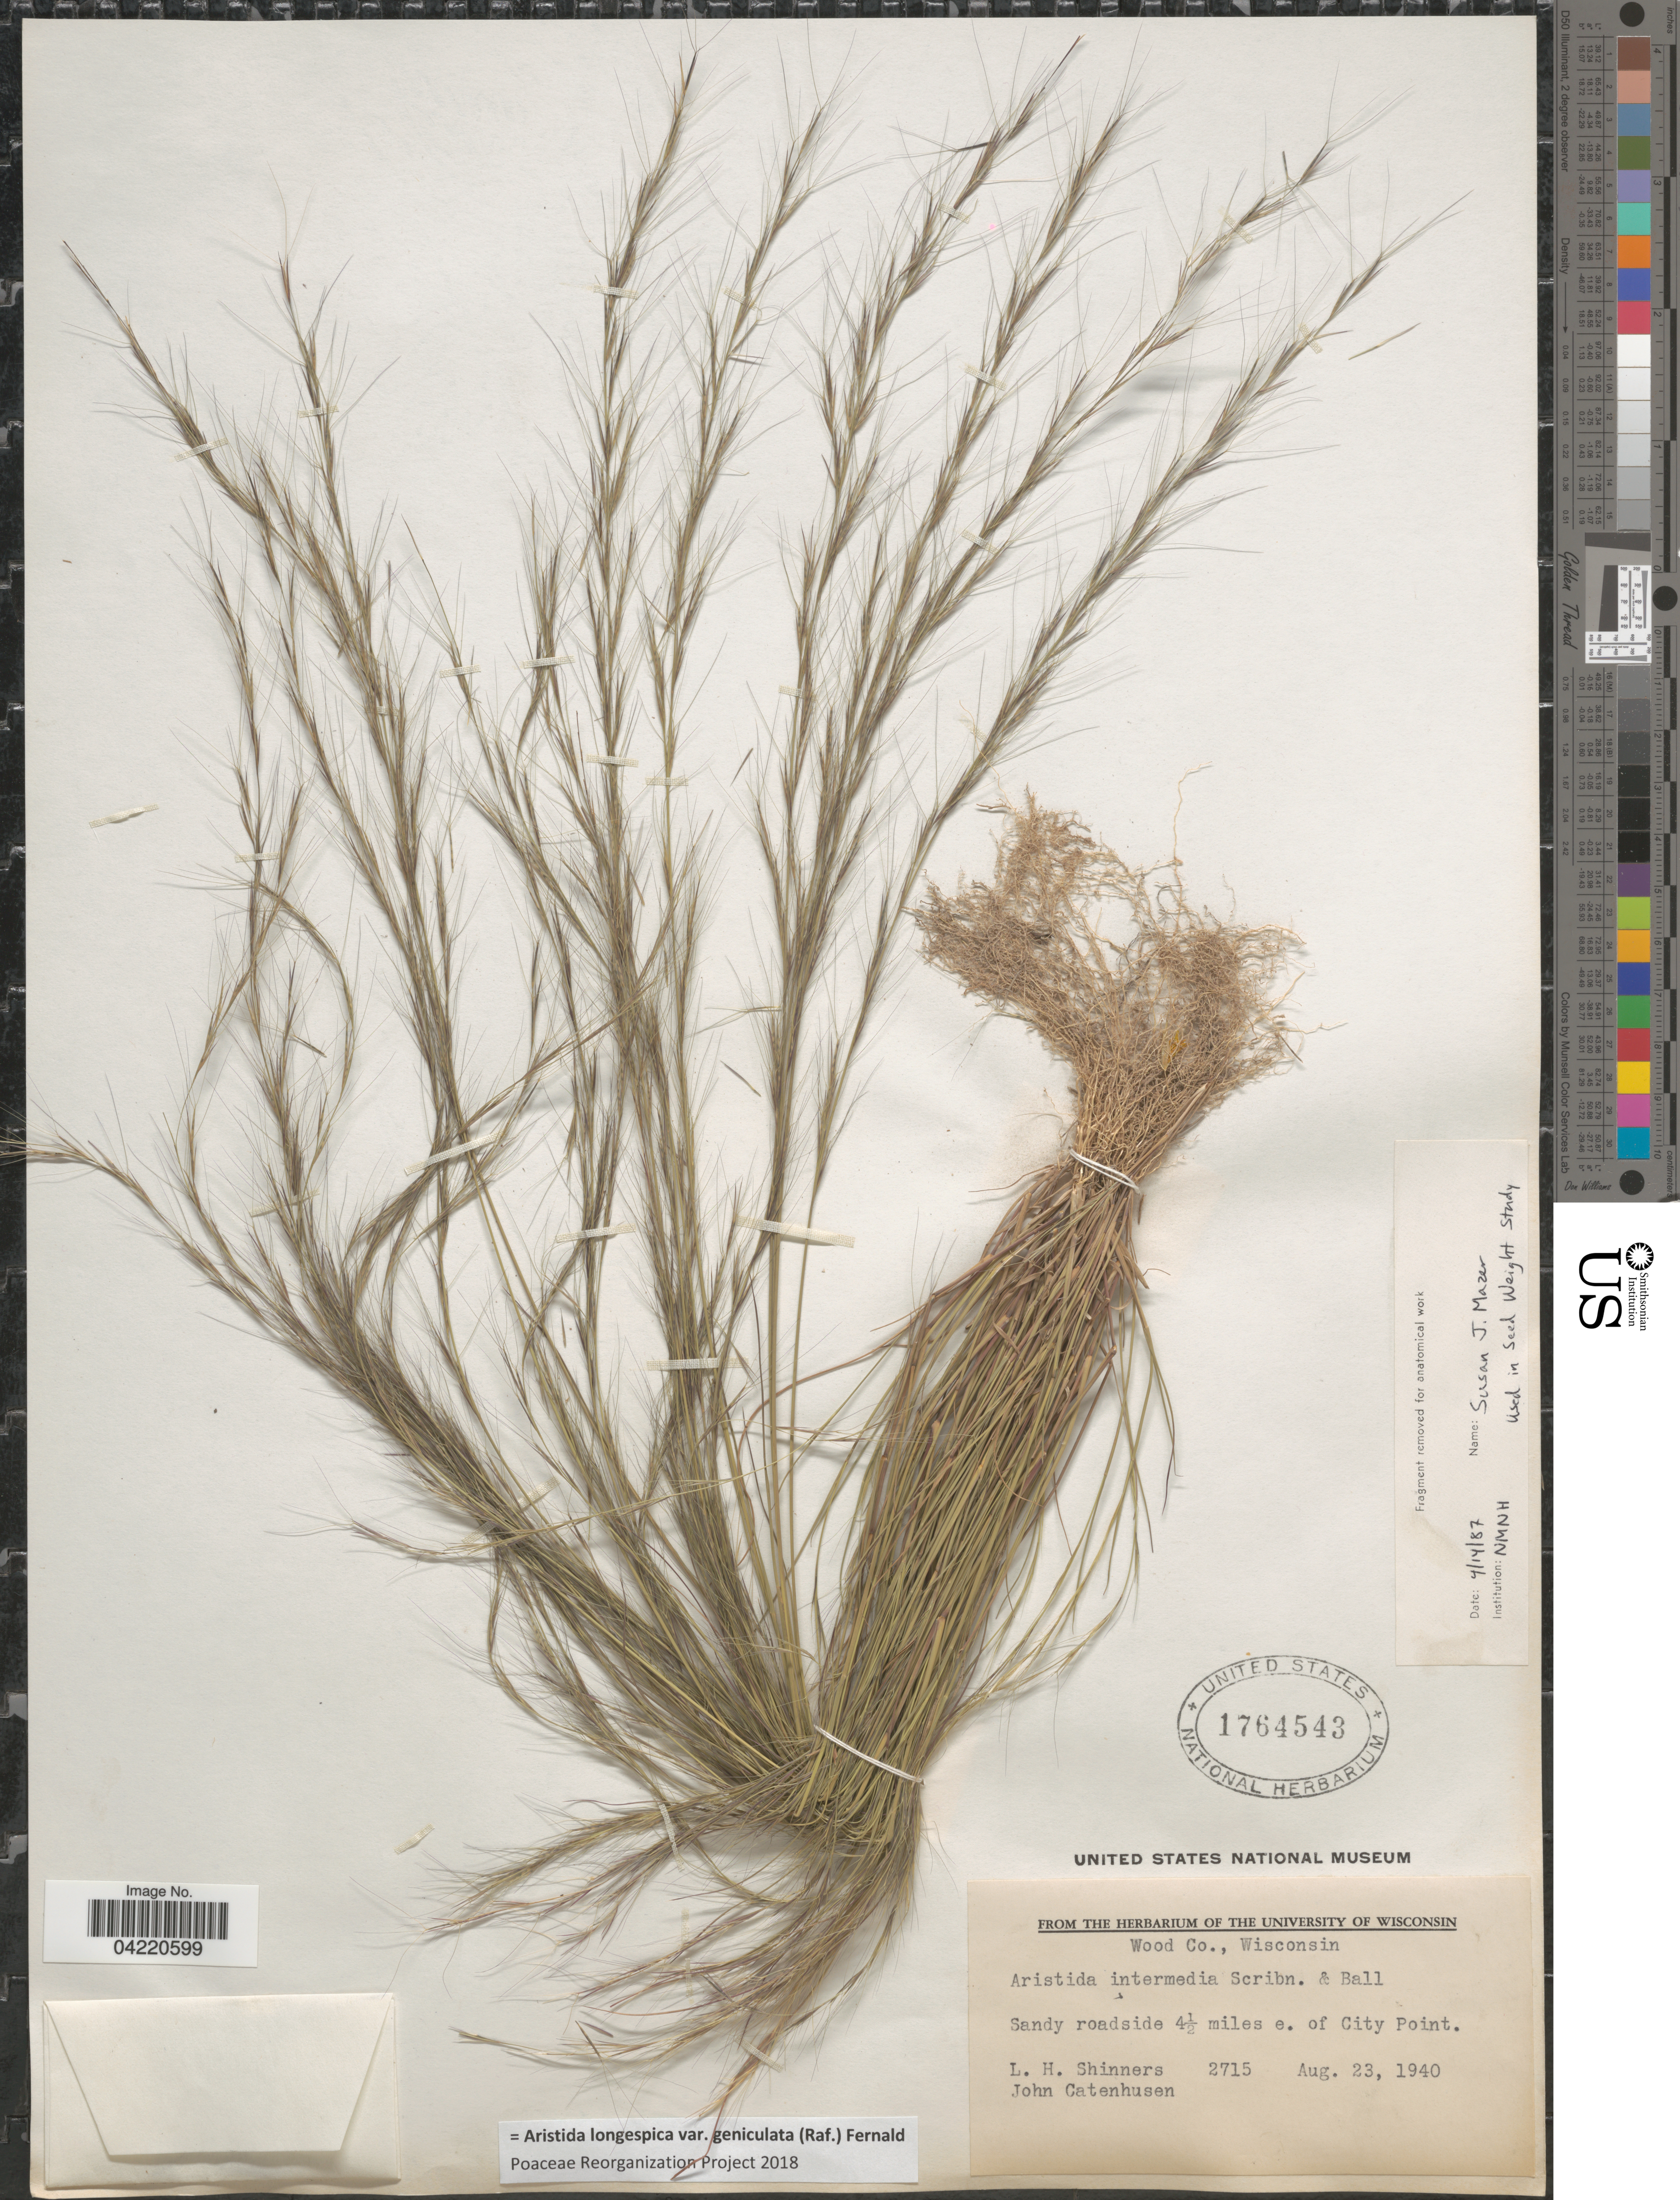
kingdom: Plantae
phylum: Tracheophyta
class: Liliopsida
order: Poales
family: Poaceae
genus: Aristida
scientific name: Aristida longespica var. geniculata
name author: (Raf.) Fernald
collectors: L. H. Shinners & J. Catenhusen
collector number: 2715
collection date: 1940-08-23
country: United States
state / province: Wisconsin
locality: Wood Co. Sandy roadside 4½ miles e. of City Point.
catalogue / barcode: US 1764543